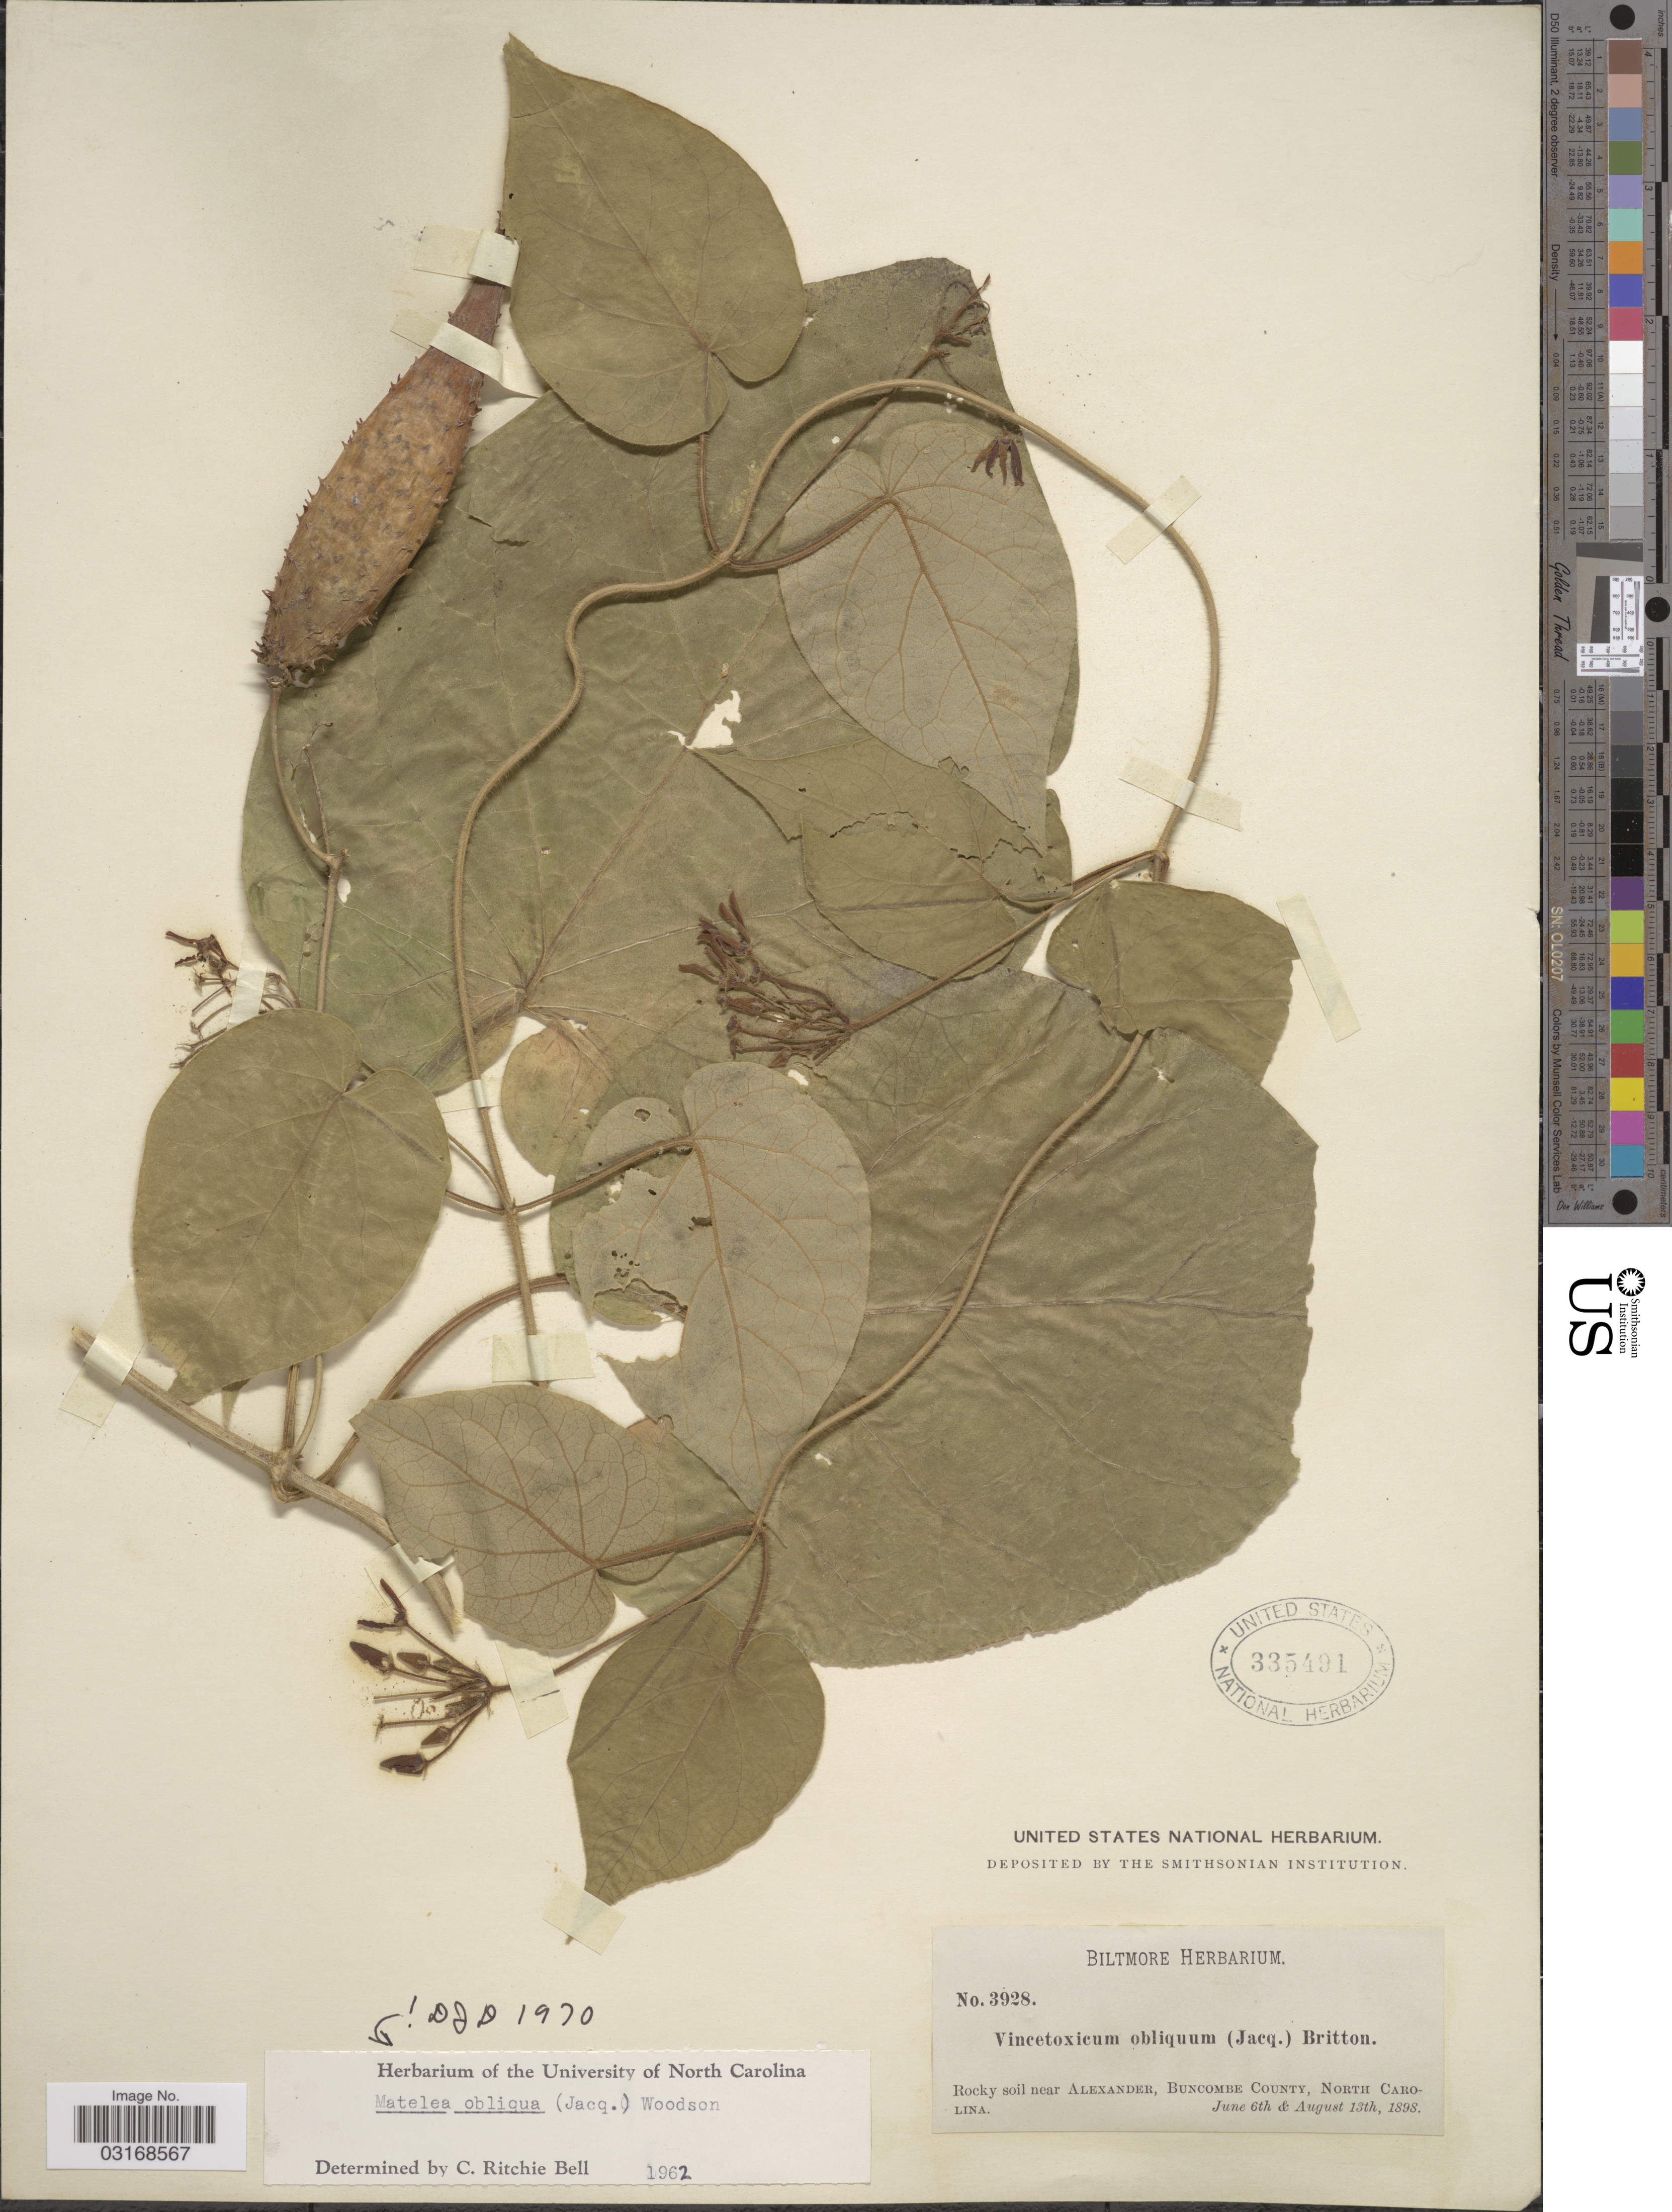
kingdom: Plantae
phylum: Tracheophyta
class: Magnoliopsida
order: Gentianales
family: Apocynaceae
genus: Matelea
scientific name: Matelea obliqua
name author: (Jacq.) Woodson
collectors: ex herb. Biltmore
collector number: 3928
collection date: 1898-06-06/1898-08-13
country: United States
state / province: North Carolina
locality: Rocky soil near Alexander, Buncombe County.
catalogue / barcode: US 335491